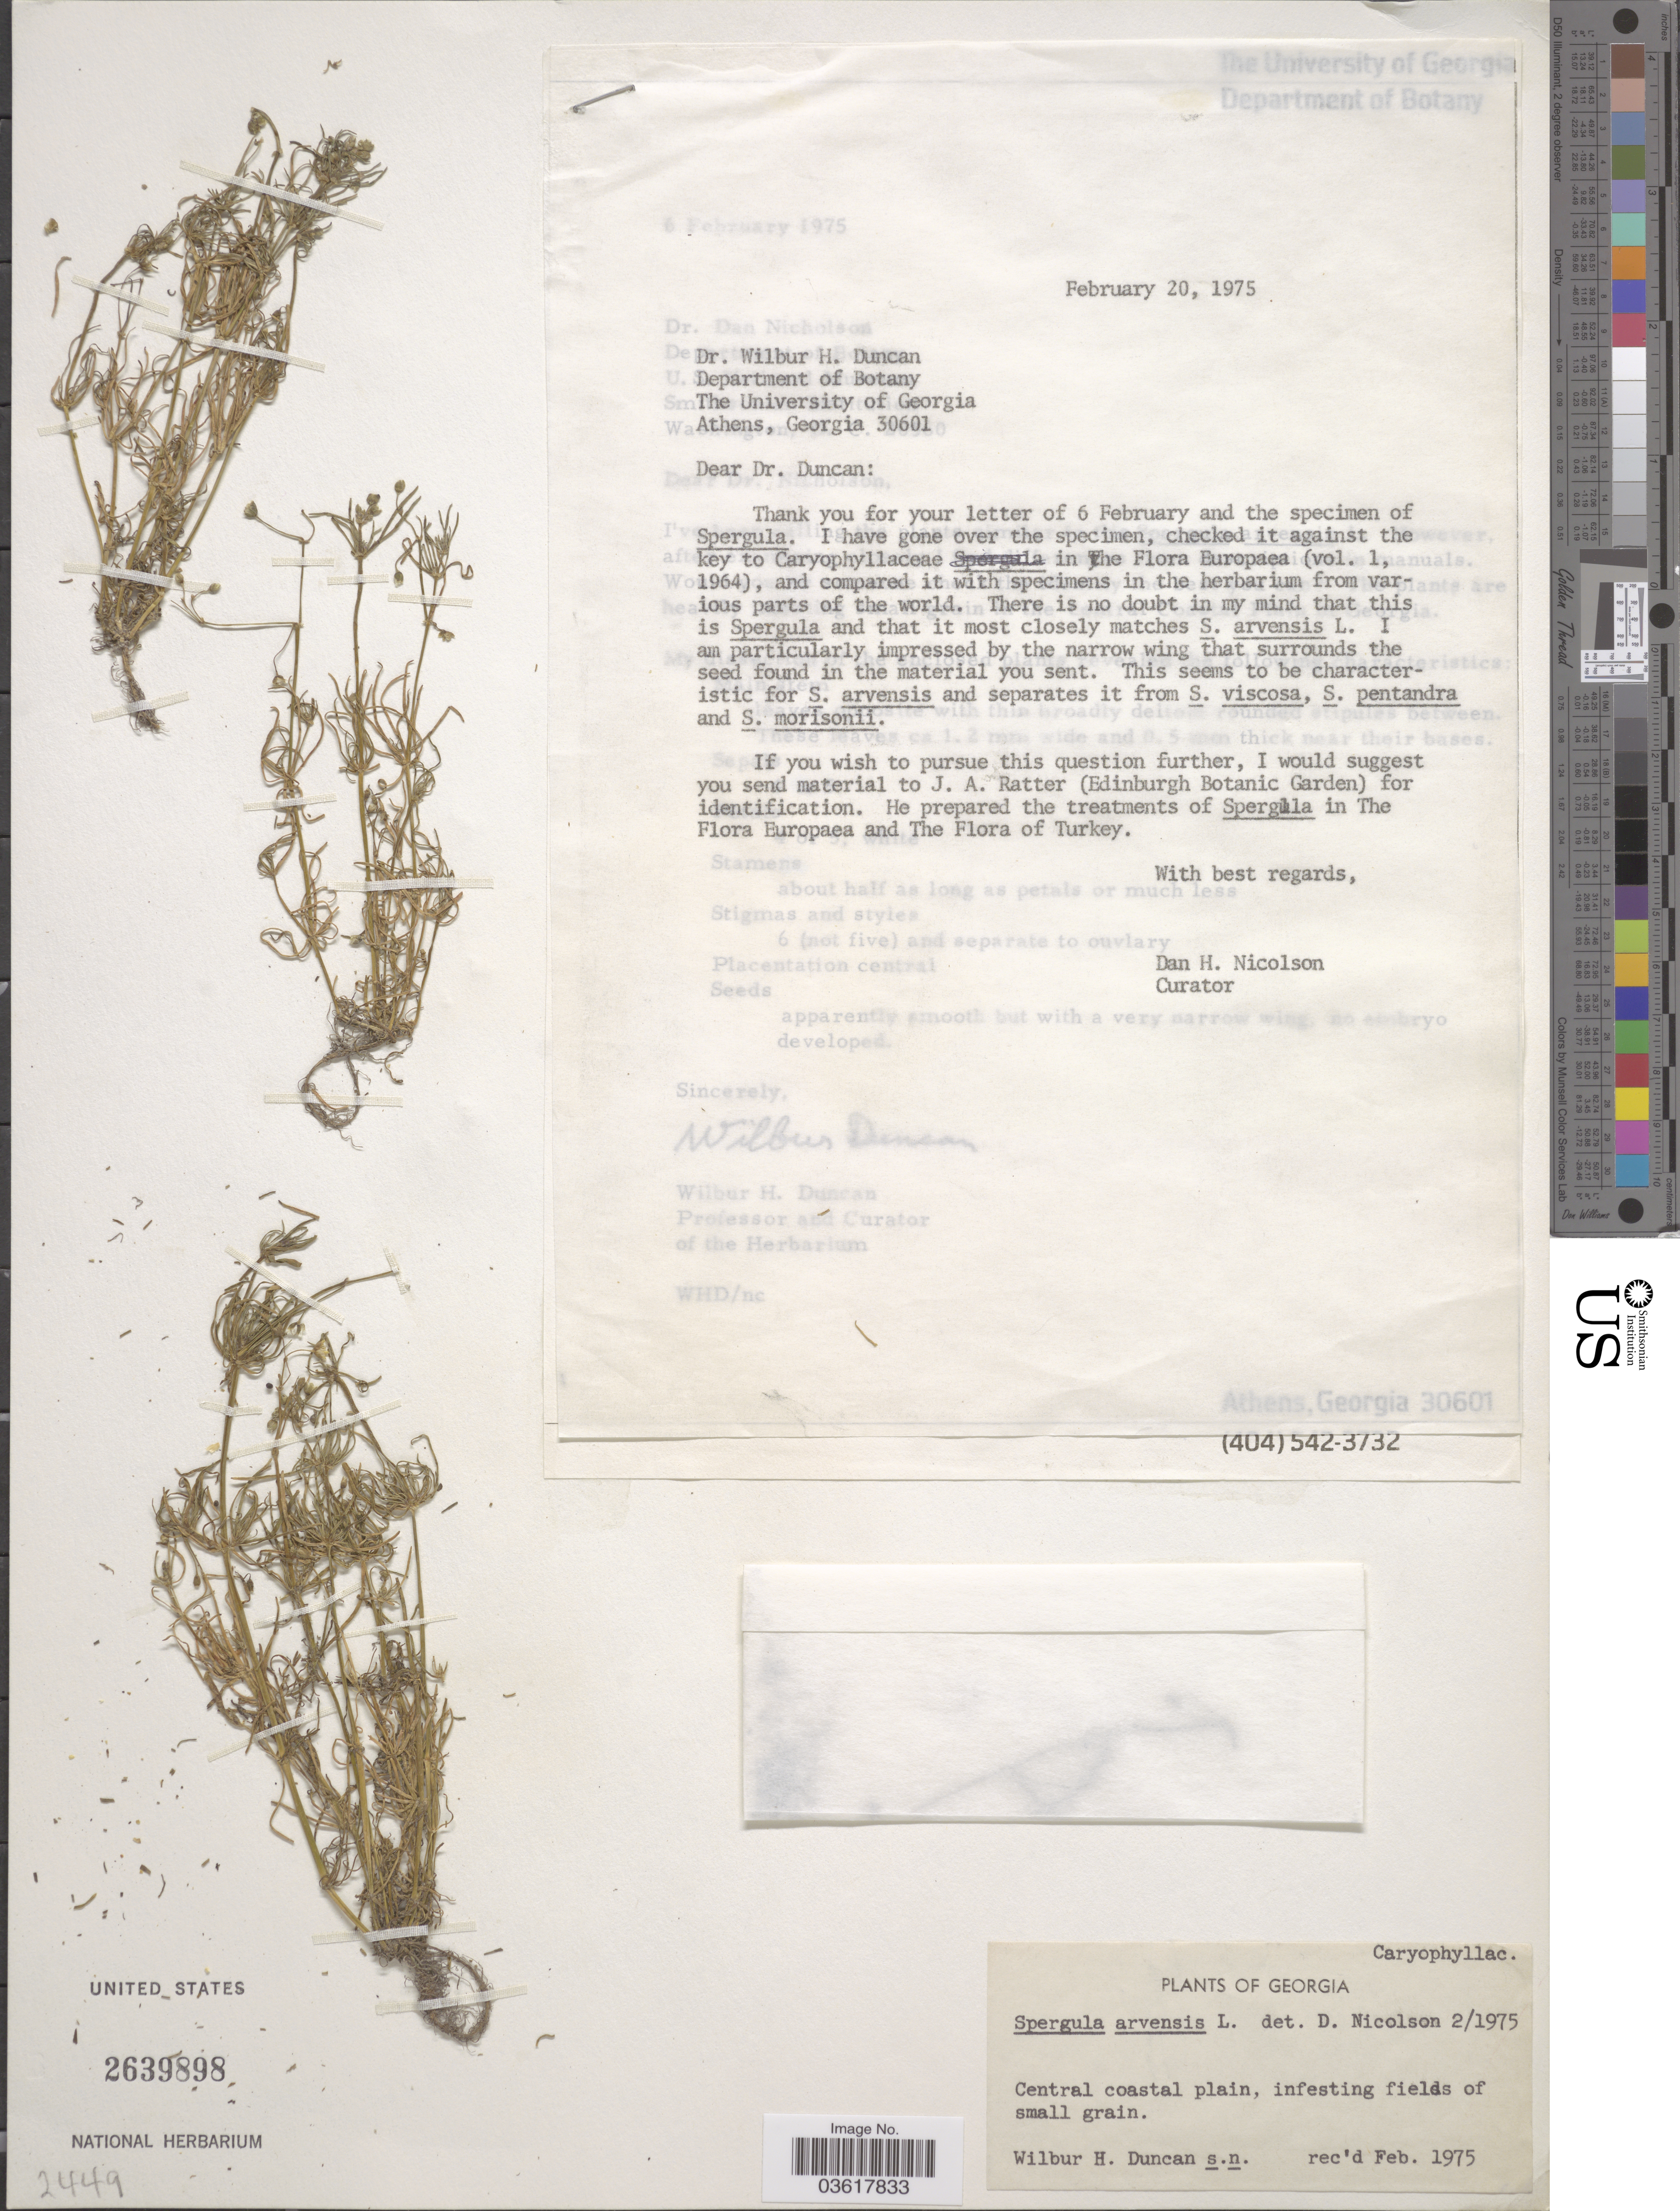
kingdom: Plantae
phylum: Tracheophyta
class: Magnoliopsida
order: Caryophyllales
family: Caryophyllaceae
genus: Spergula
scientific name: Spergula arvensis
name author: L.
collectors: W. H. Duncan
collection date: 1975-02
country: United States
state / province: Georgia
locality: Central coastal plain, infesting fields of small grain.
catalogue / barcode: US 2639898